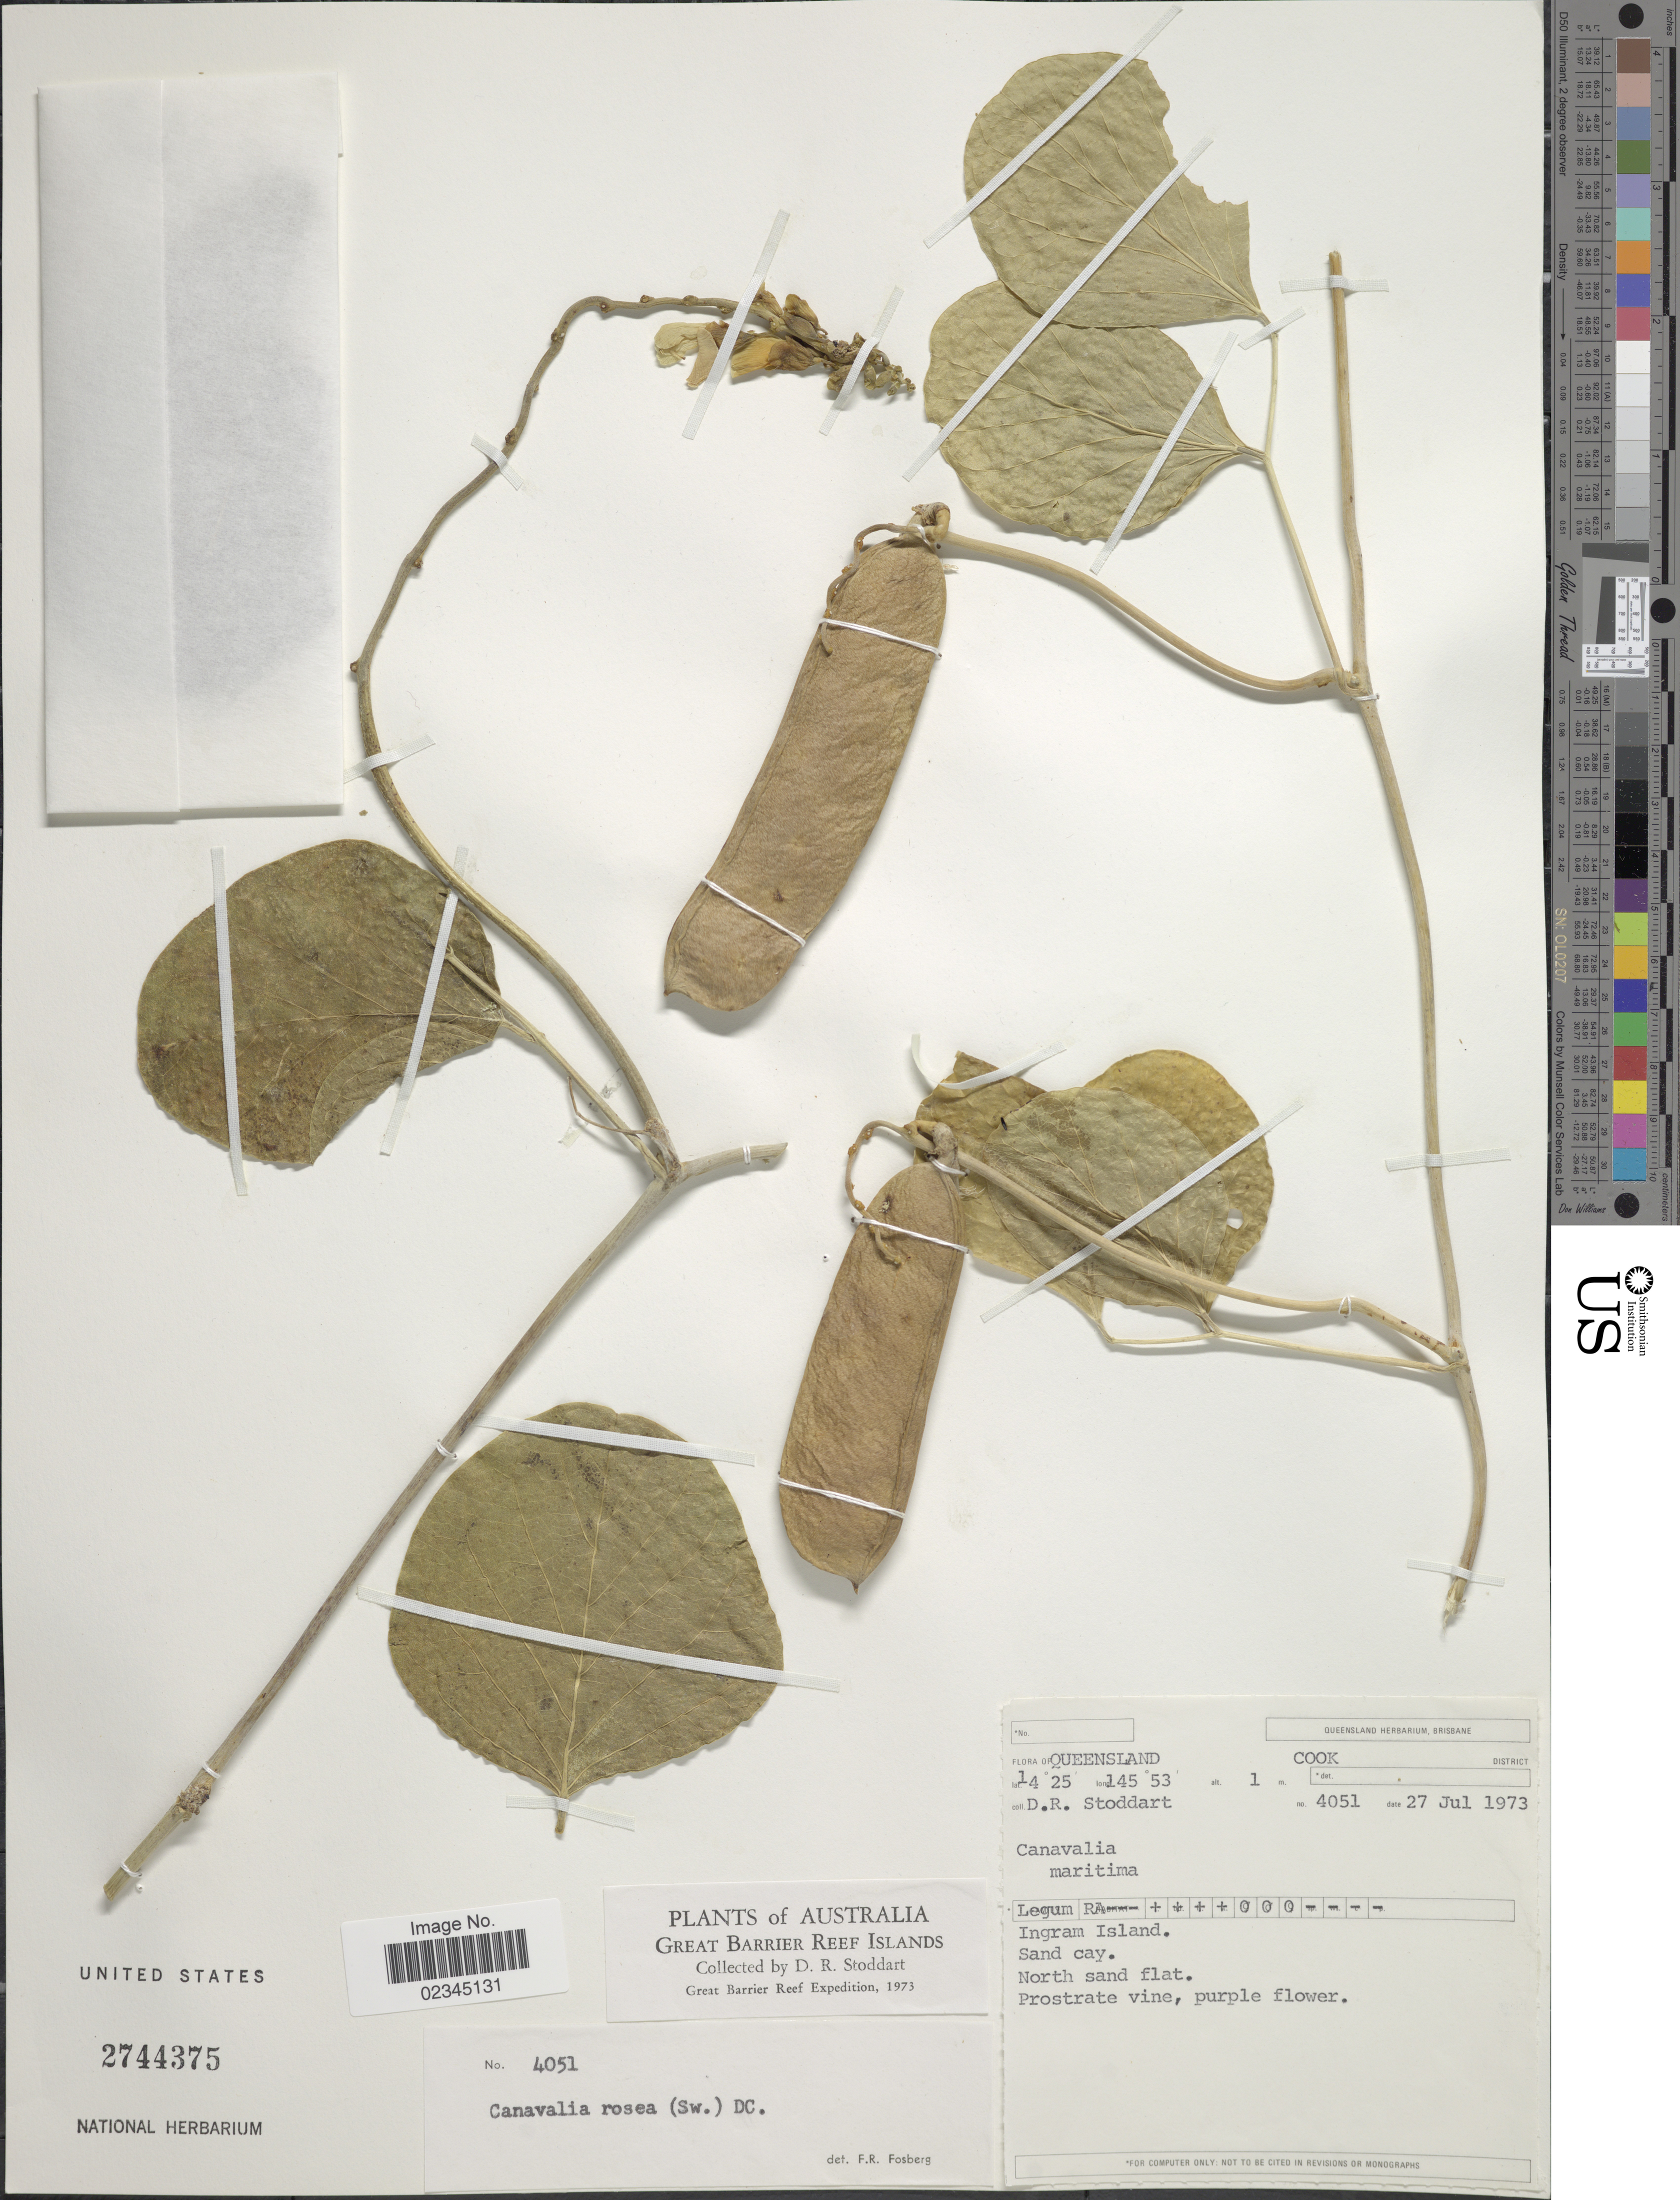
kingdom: Plantae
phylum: Tracheophyta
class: Magnoliopsida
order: Fabales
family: Fabaceae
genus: Canavalia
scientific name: Canavalia rosea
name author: (Sw.) DC.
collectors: D. R. Stoddart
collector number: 4051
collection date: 1973-07-27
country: Australia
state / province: Queensland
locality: Cook District. Ingram Island Sandy Clay.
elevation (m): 1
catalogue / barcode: US 2744375